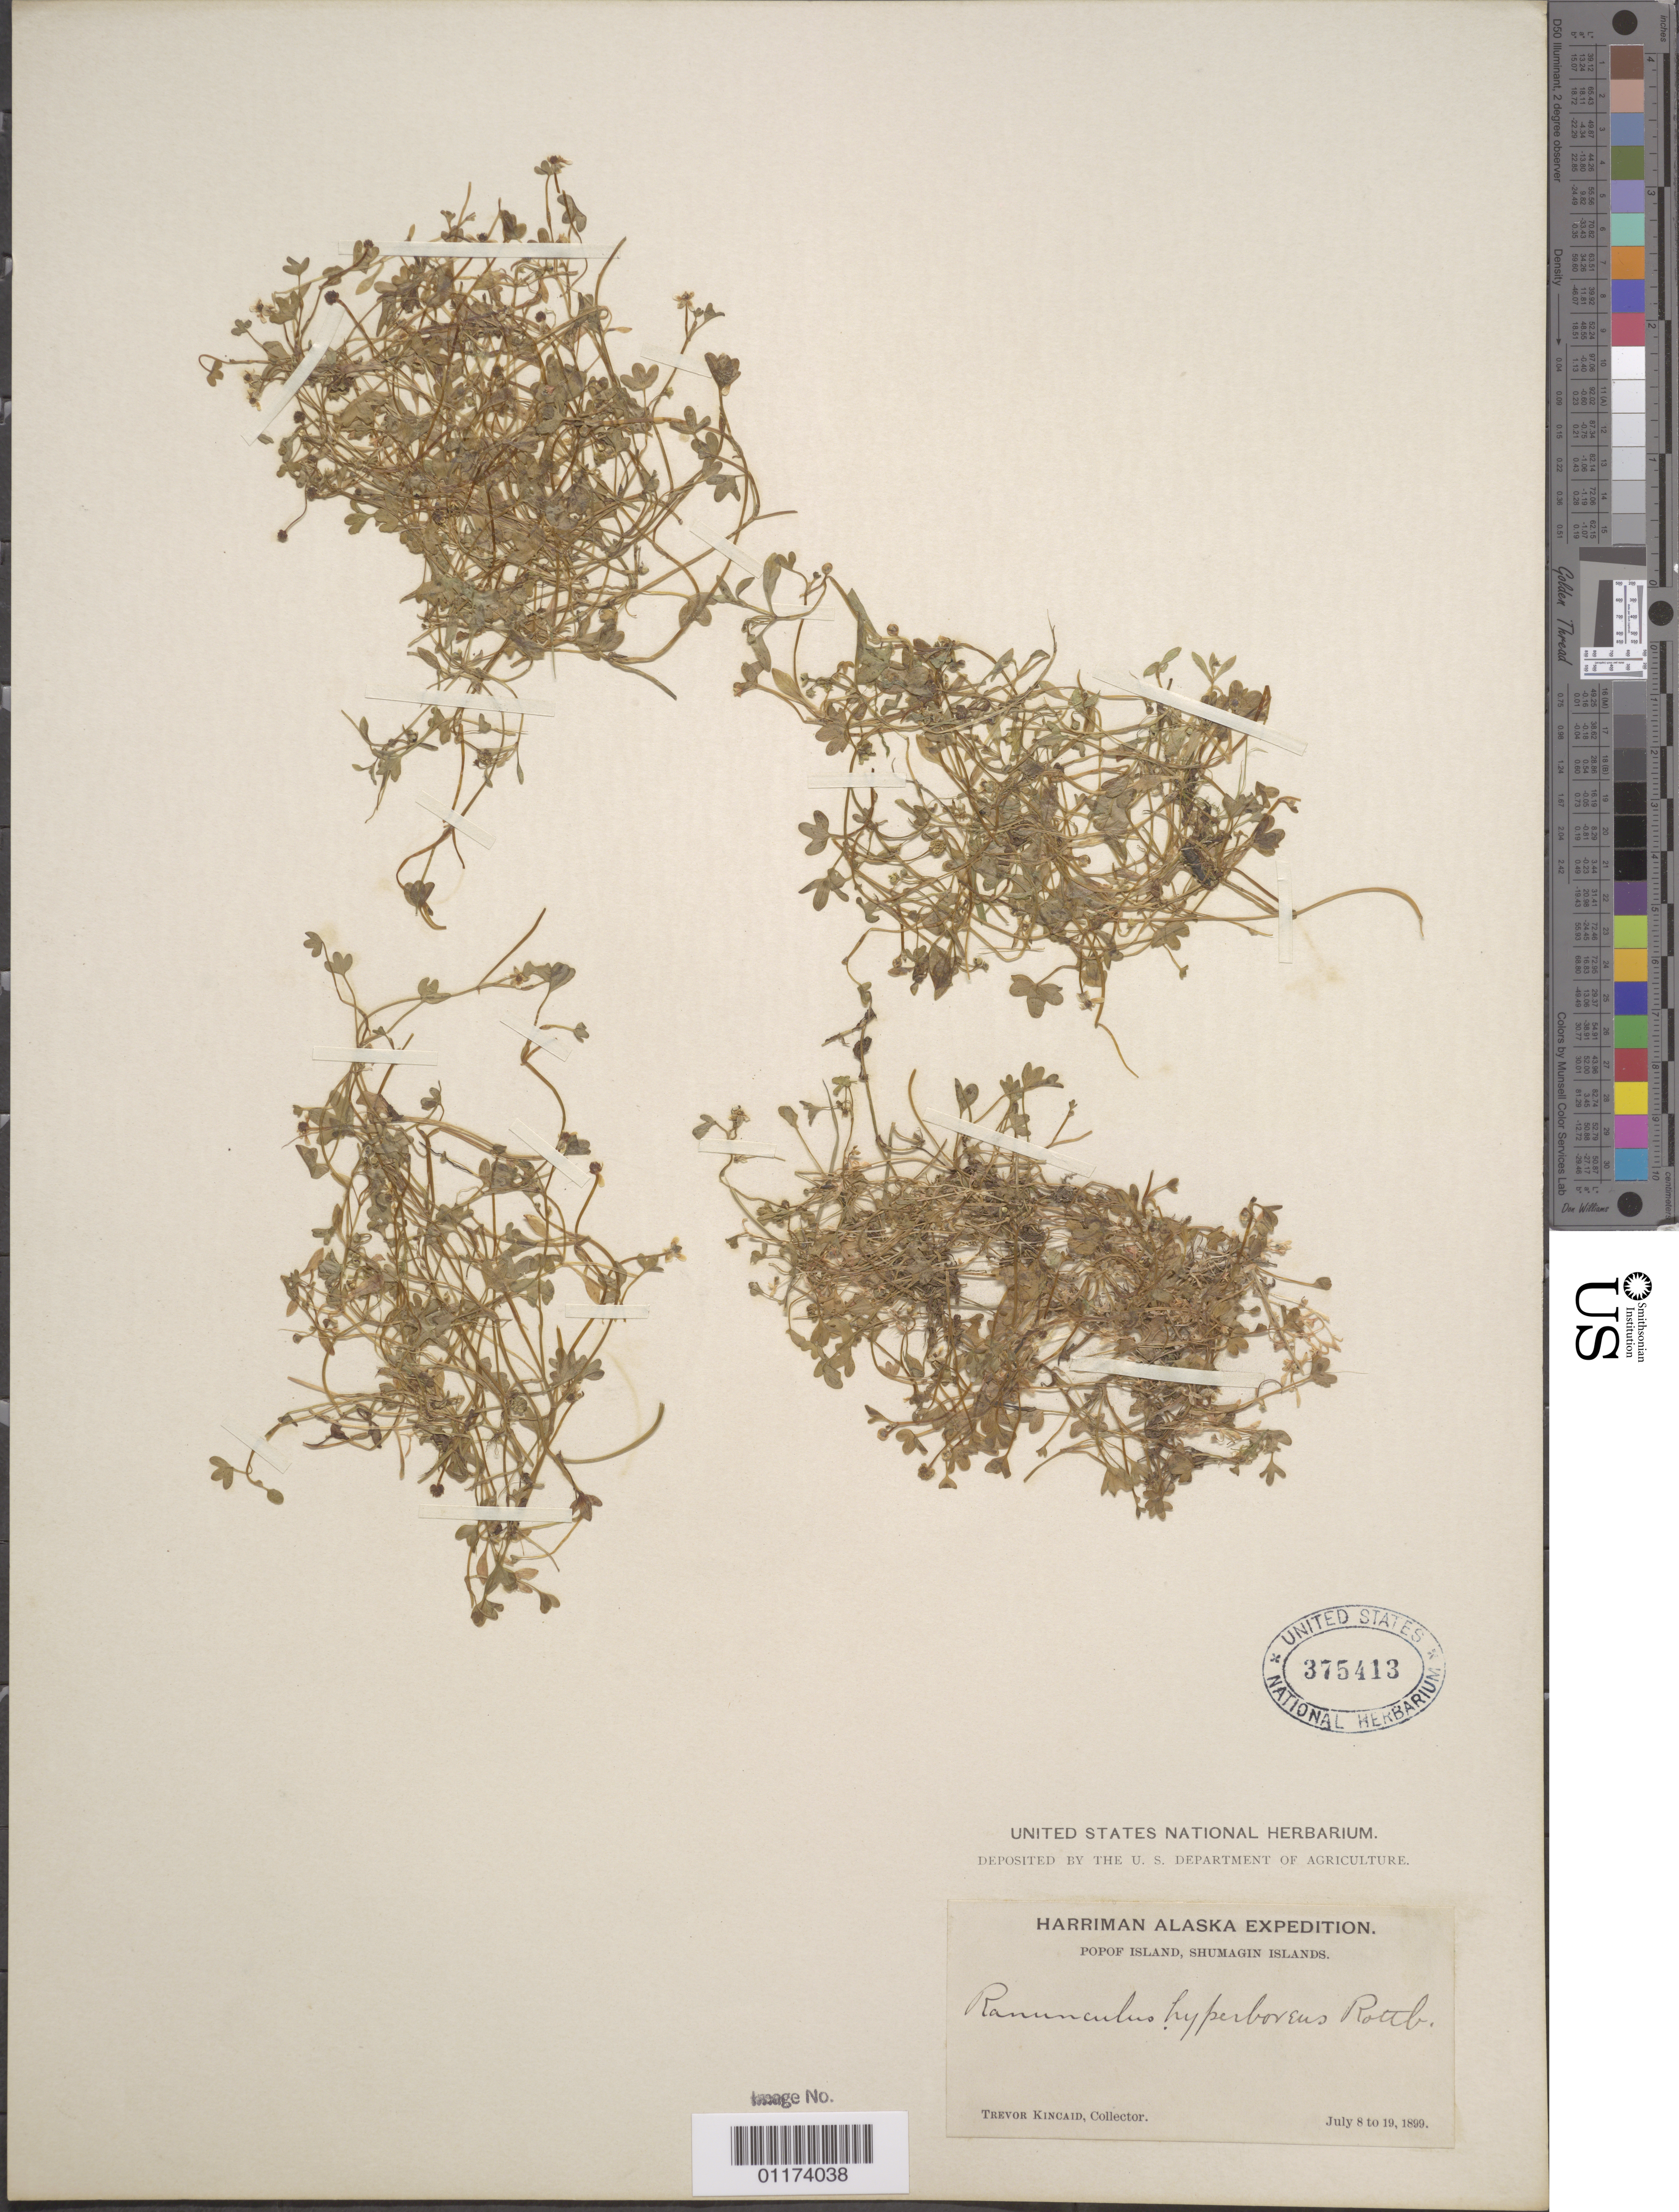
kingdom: Plantae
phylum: Tracheophyta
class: Magnoliopsida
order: Ranunculales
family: Ranunculaceae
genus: Ranunculus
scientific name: Ranunculus hyperboreus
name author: Rottb.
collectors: T. C. Kincaid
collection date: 1899-07-08/1899-07-19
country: United States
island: Popof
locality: Popof Island, Shumagin Islands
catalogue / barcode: US 375413